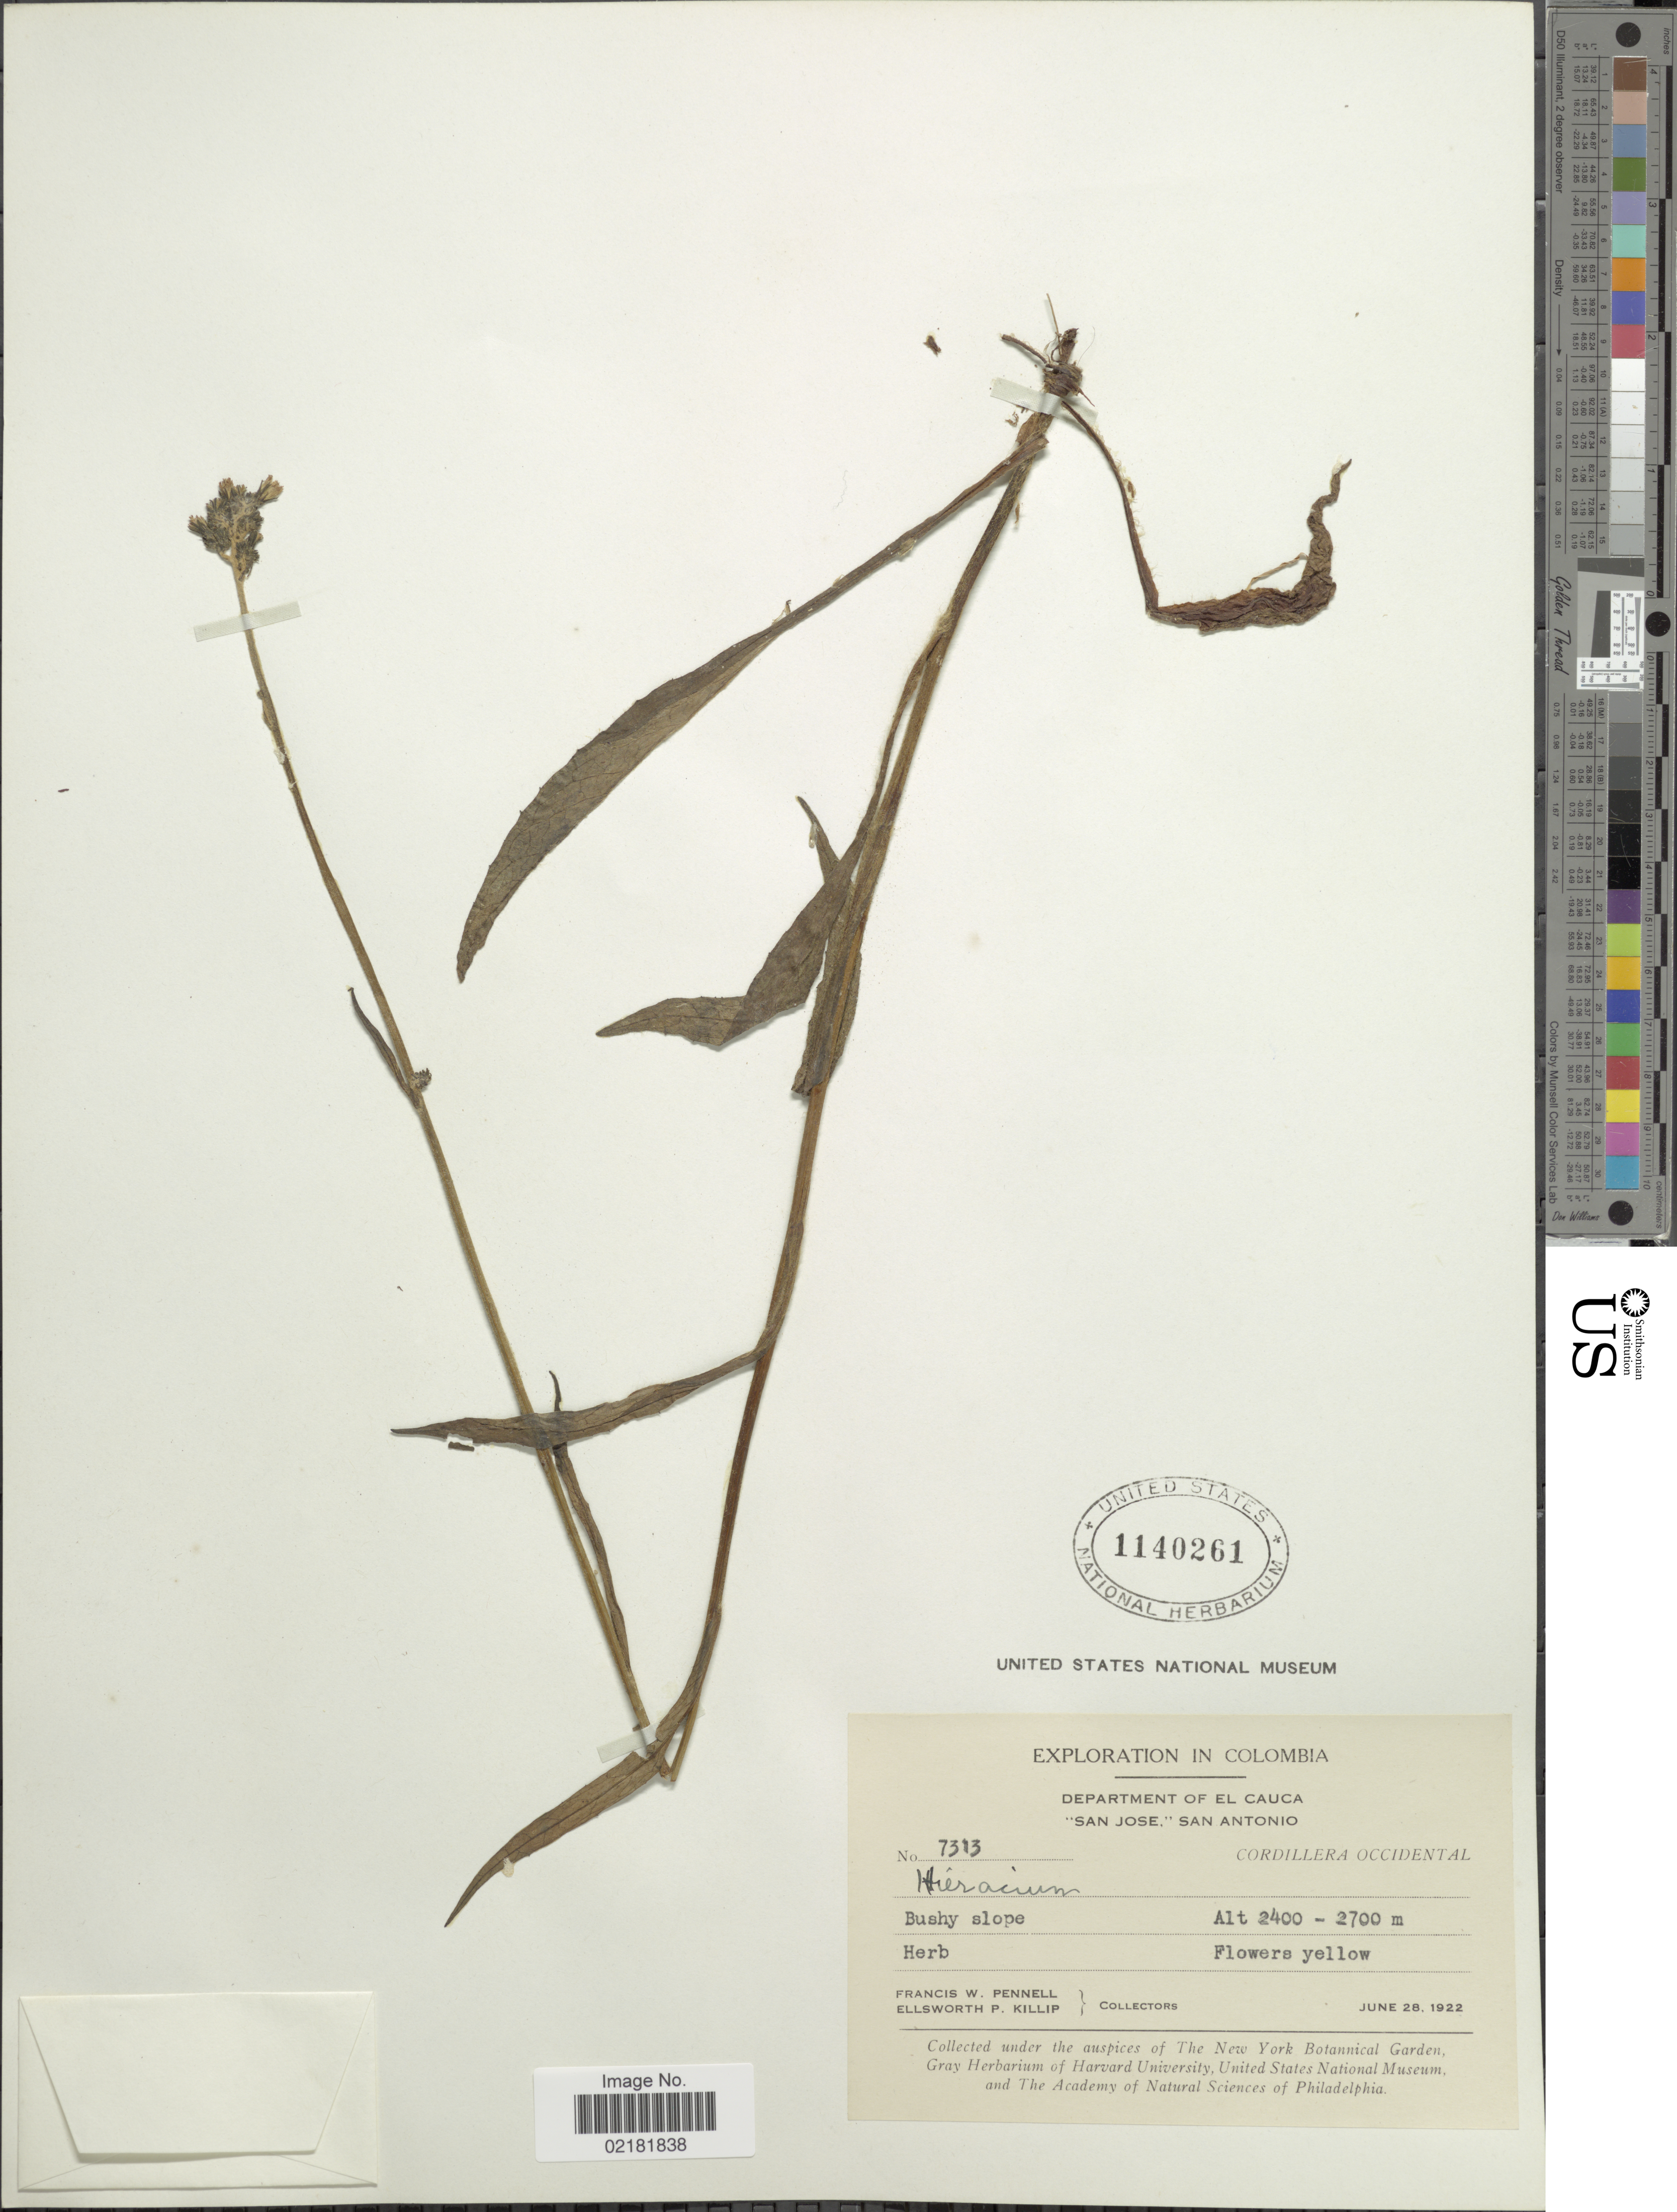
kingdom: Plantae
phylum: Tracheophyta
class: Magnoliopsida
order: Asterales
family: Asteraceae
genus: Hieracium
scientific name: Hieracium repandulare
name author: Druce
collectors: F. W. Pennell & E. P. Killip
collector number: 7313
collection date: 1922-06-28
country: Colombia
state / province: Cauca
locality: San Jose,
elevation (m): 2400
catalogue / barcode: US 1140261